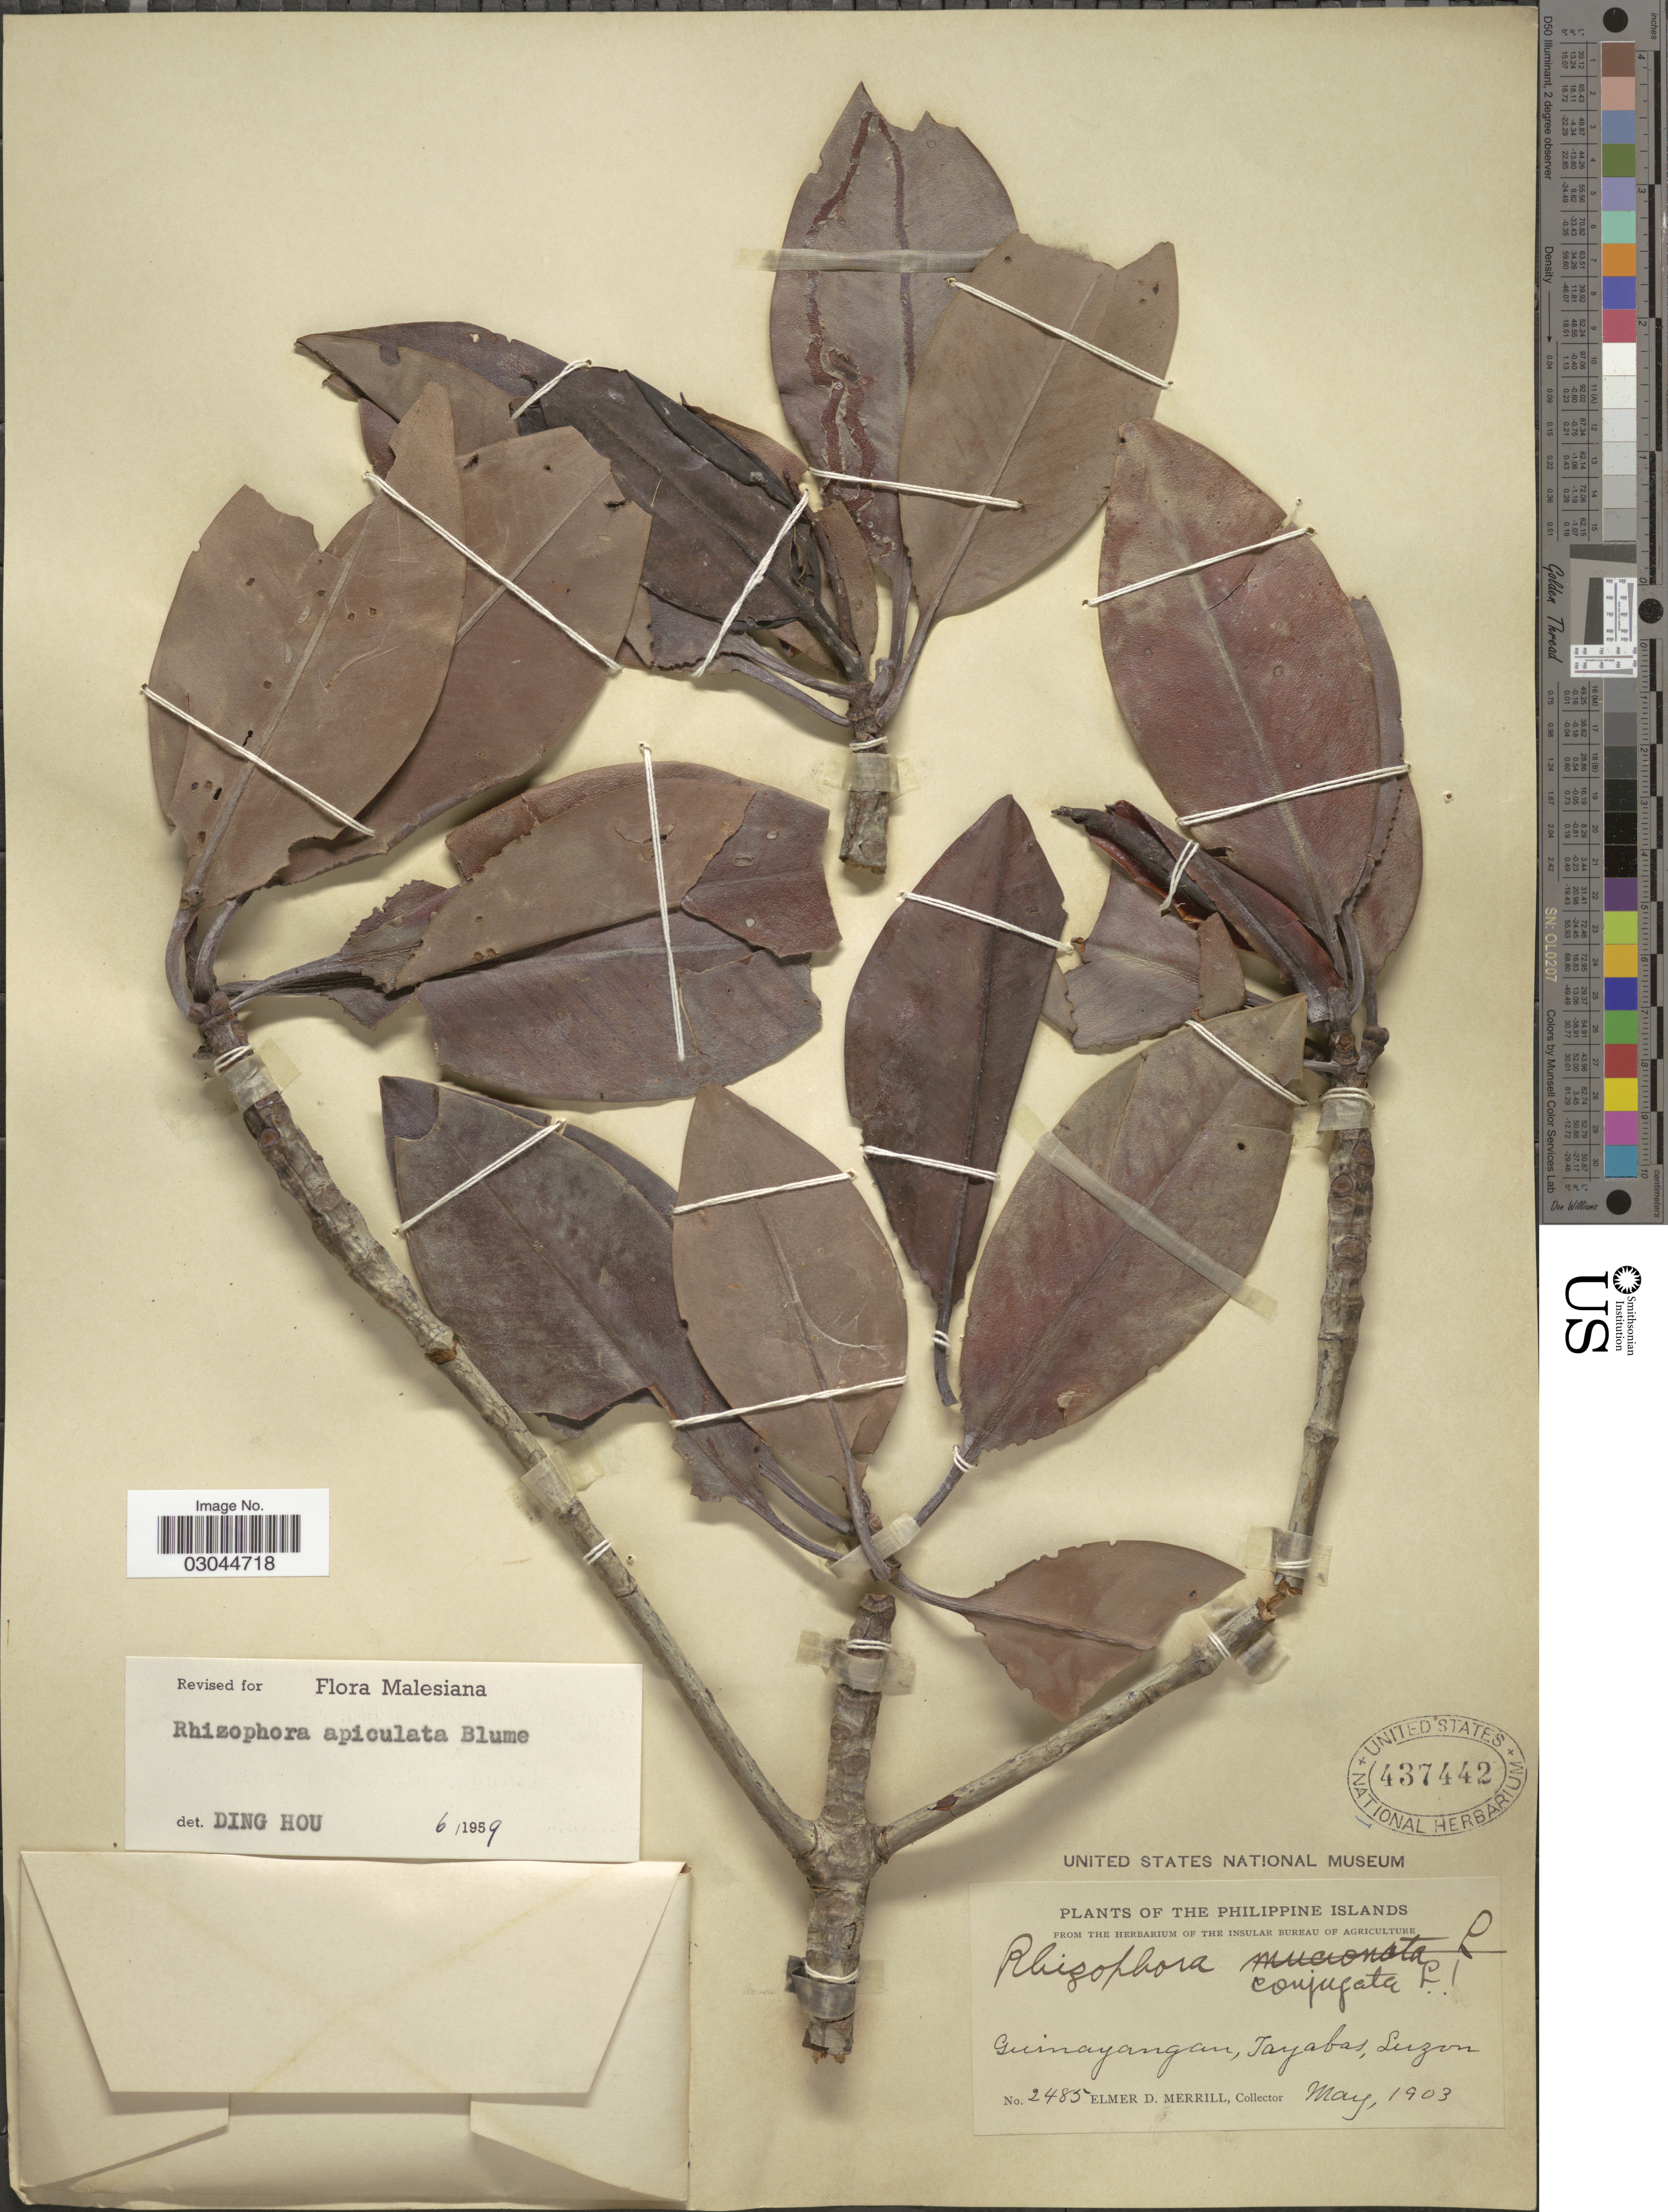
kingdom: Plantae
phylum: Tracheophyta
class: Magnoliopsida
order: Malpighiales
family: Rhizophoraceae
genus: Rhizophora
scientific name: Rhizophora apiculata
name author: Blume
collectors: E. D. Merrill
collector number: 2485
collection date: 1903-05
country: Philippines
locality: The Philippine Islands. Guinayangan, Tayabas, Luzon.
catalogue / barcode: US 437442